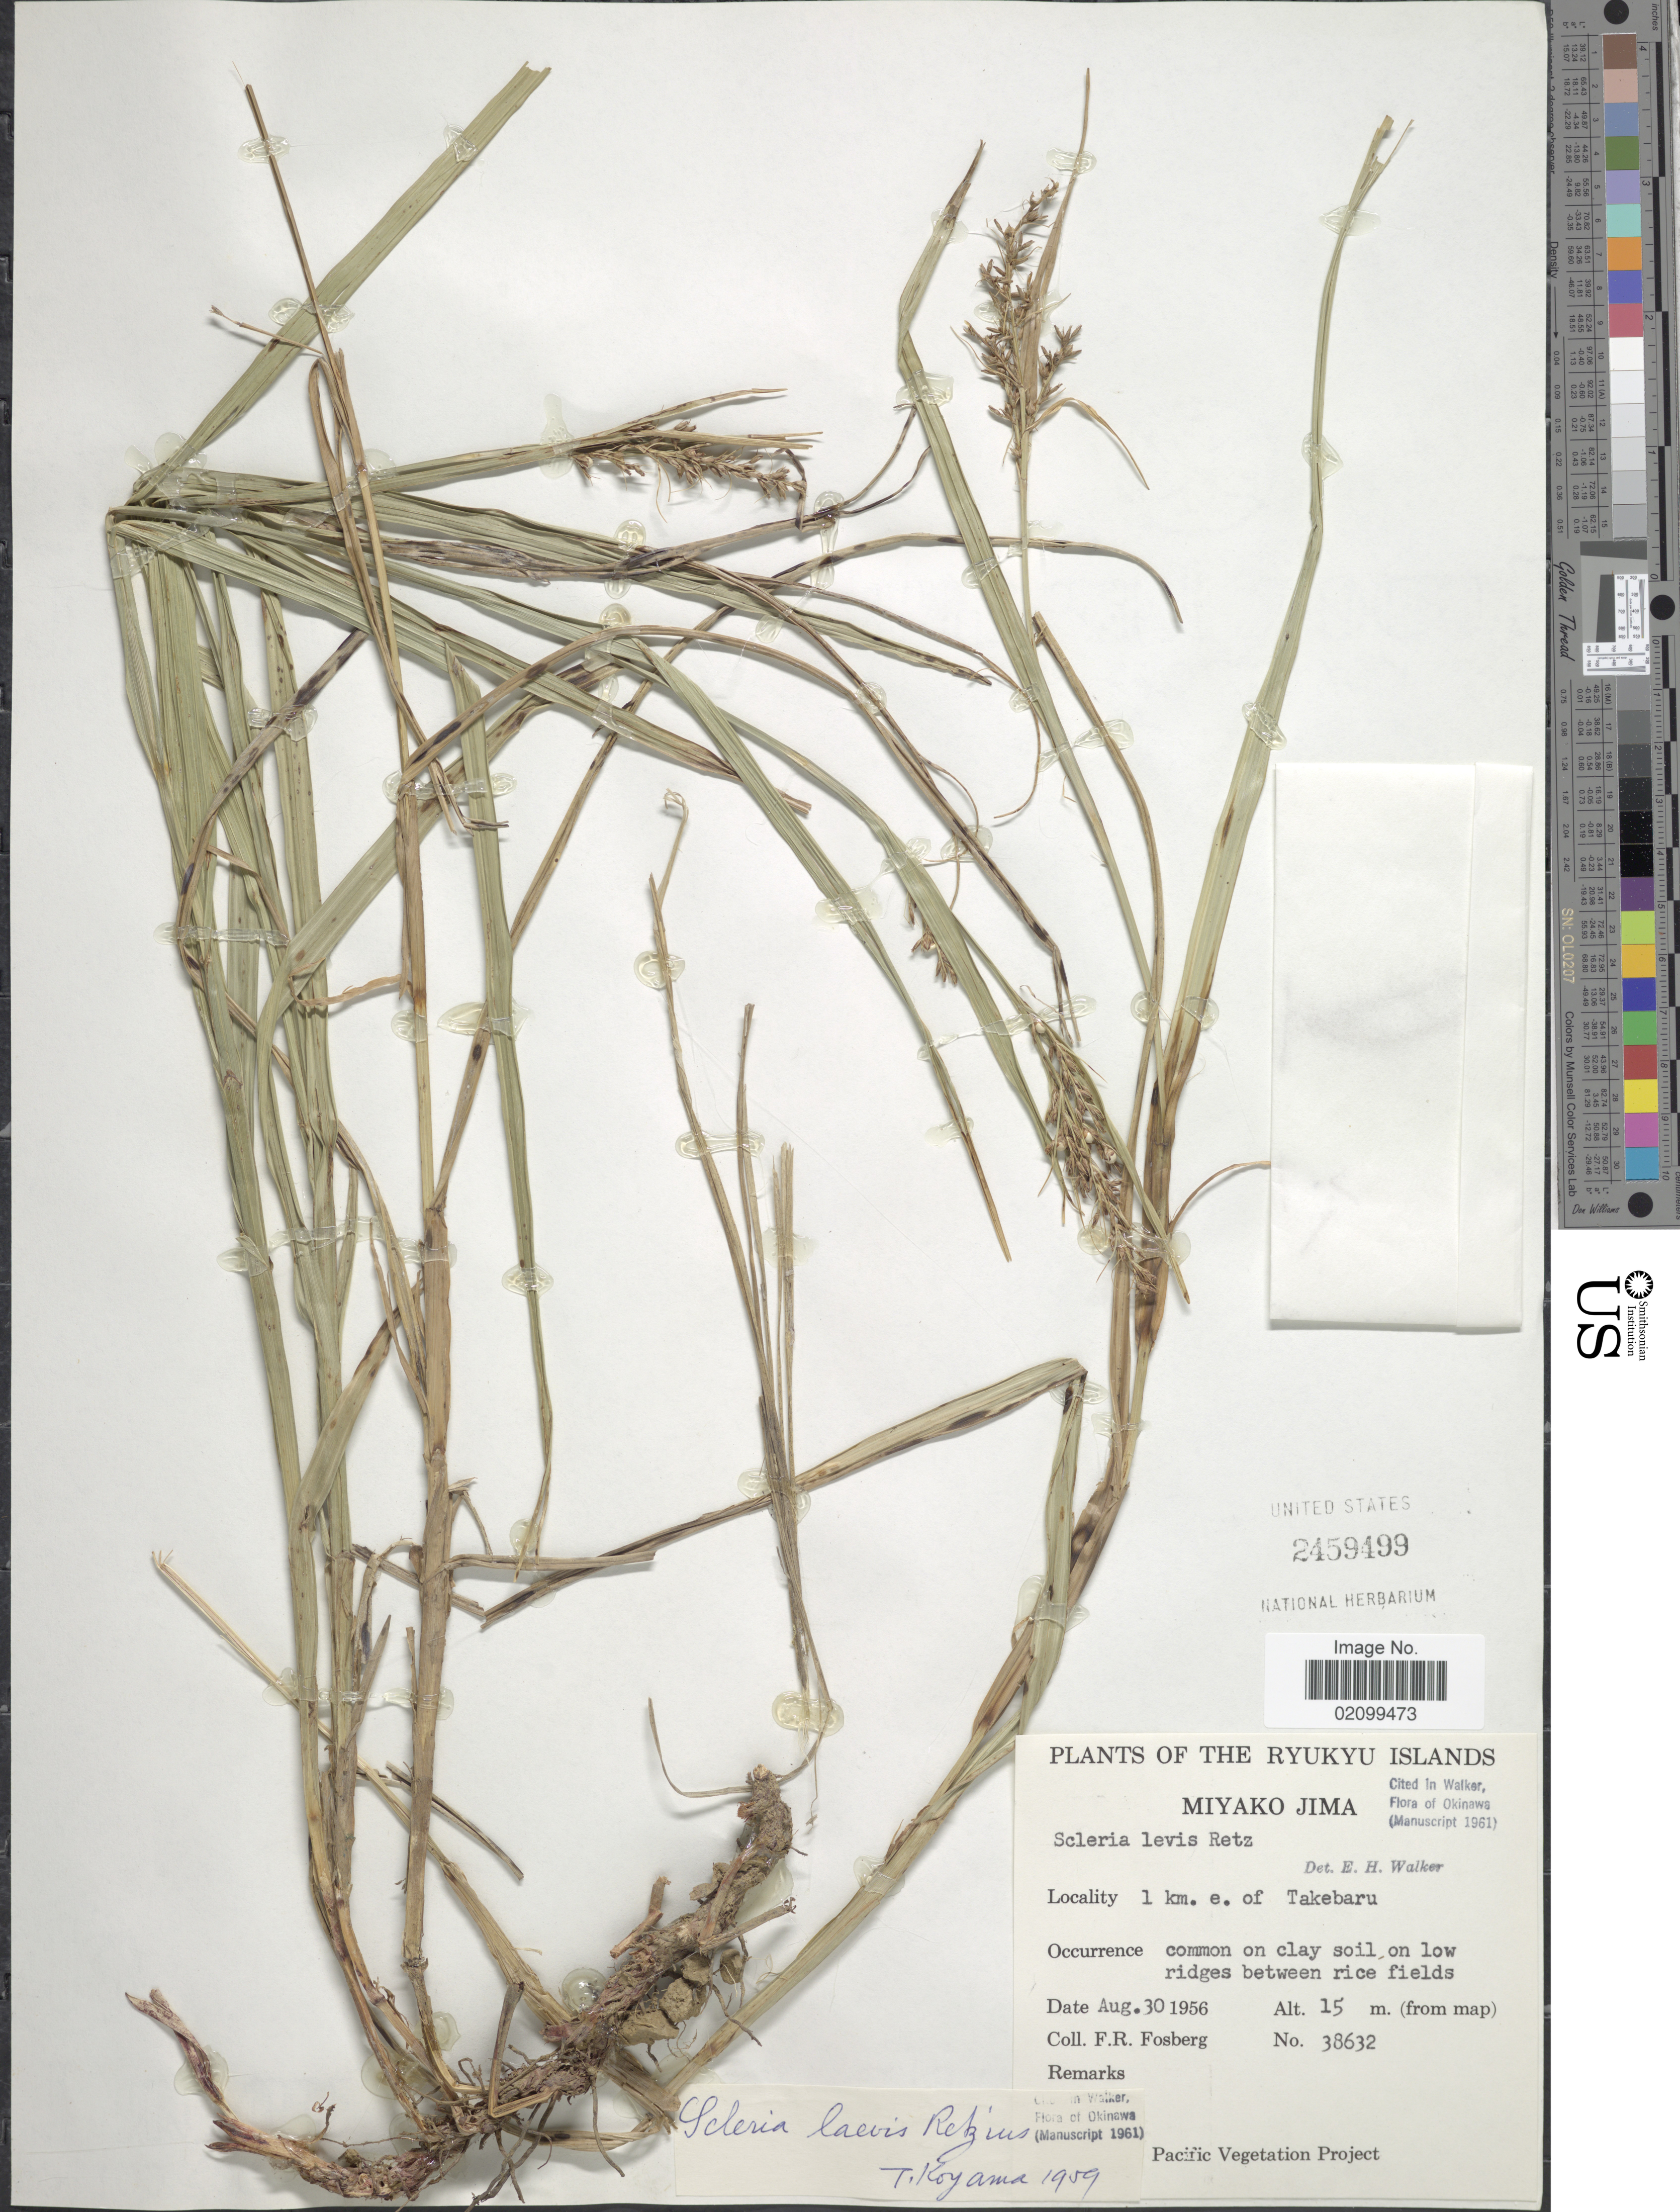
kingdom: Plantae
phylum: Tracheophyta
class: Liliopsida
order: Poales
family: Cyperaceae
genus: Scleria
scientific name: Scleria levis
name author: Retz.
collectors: F. R. Fosberg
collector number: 38632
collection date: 1956-08-30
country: Japan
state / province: Okinawa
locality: Ryukyu Islands. Miyako Jima, 1 km. e. of Takebaru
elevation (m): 15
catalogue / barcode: US 2459499